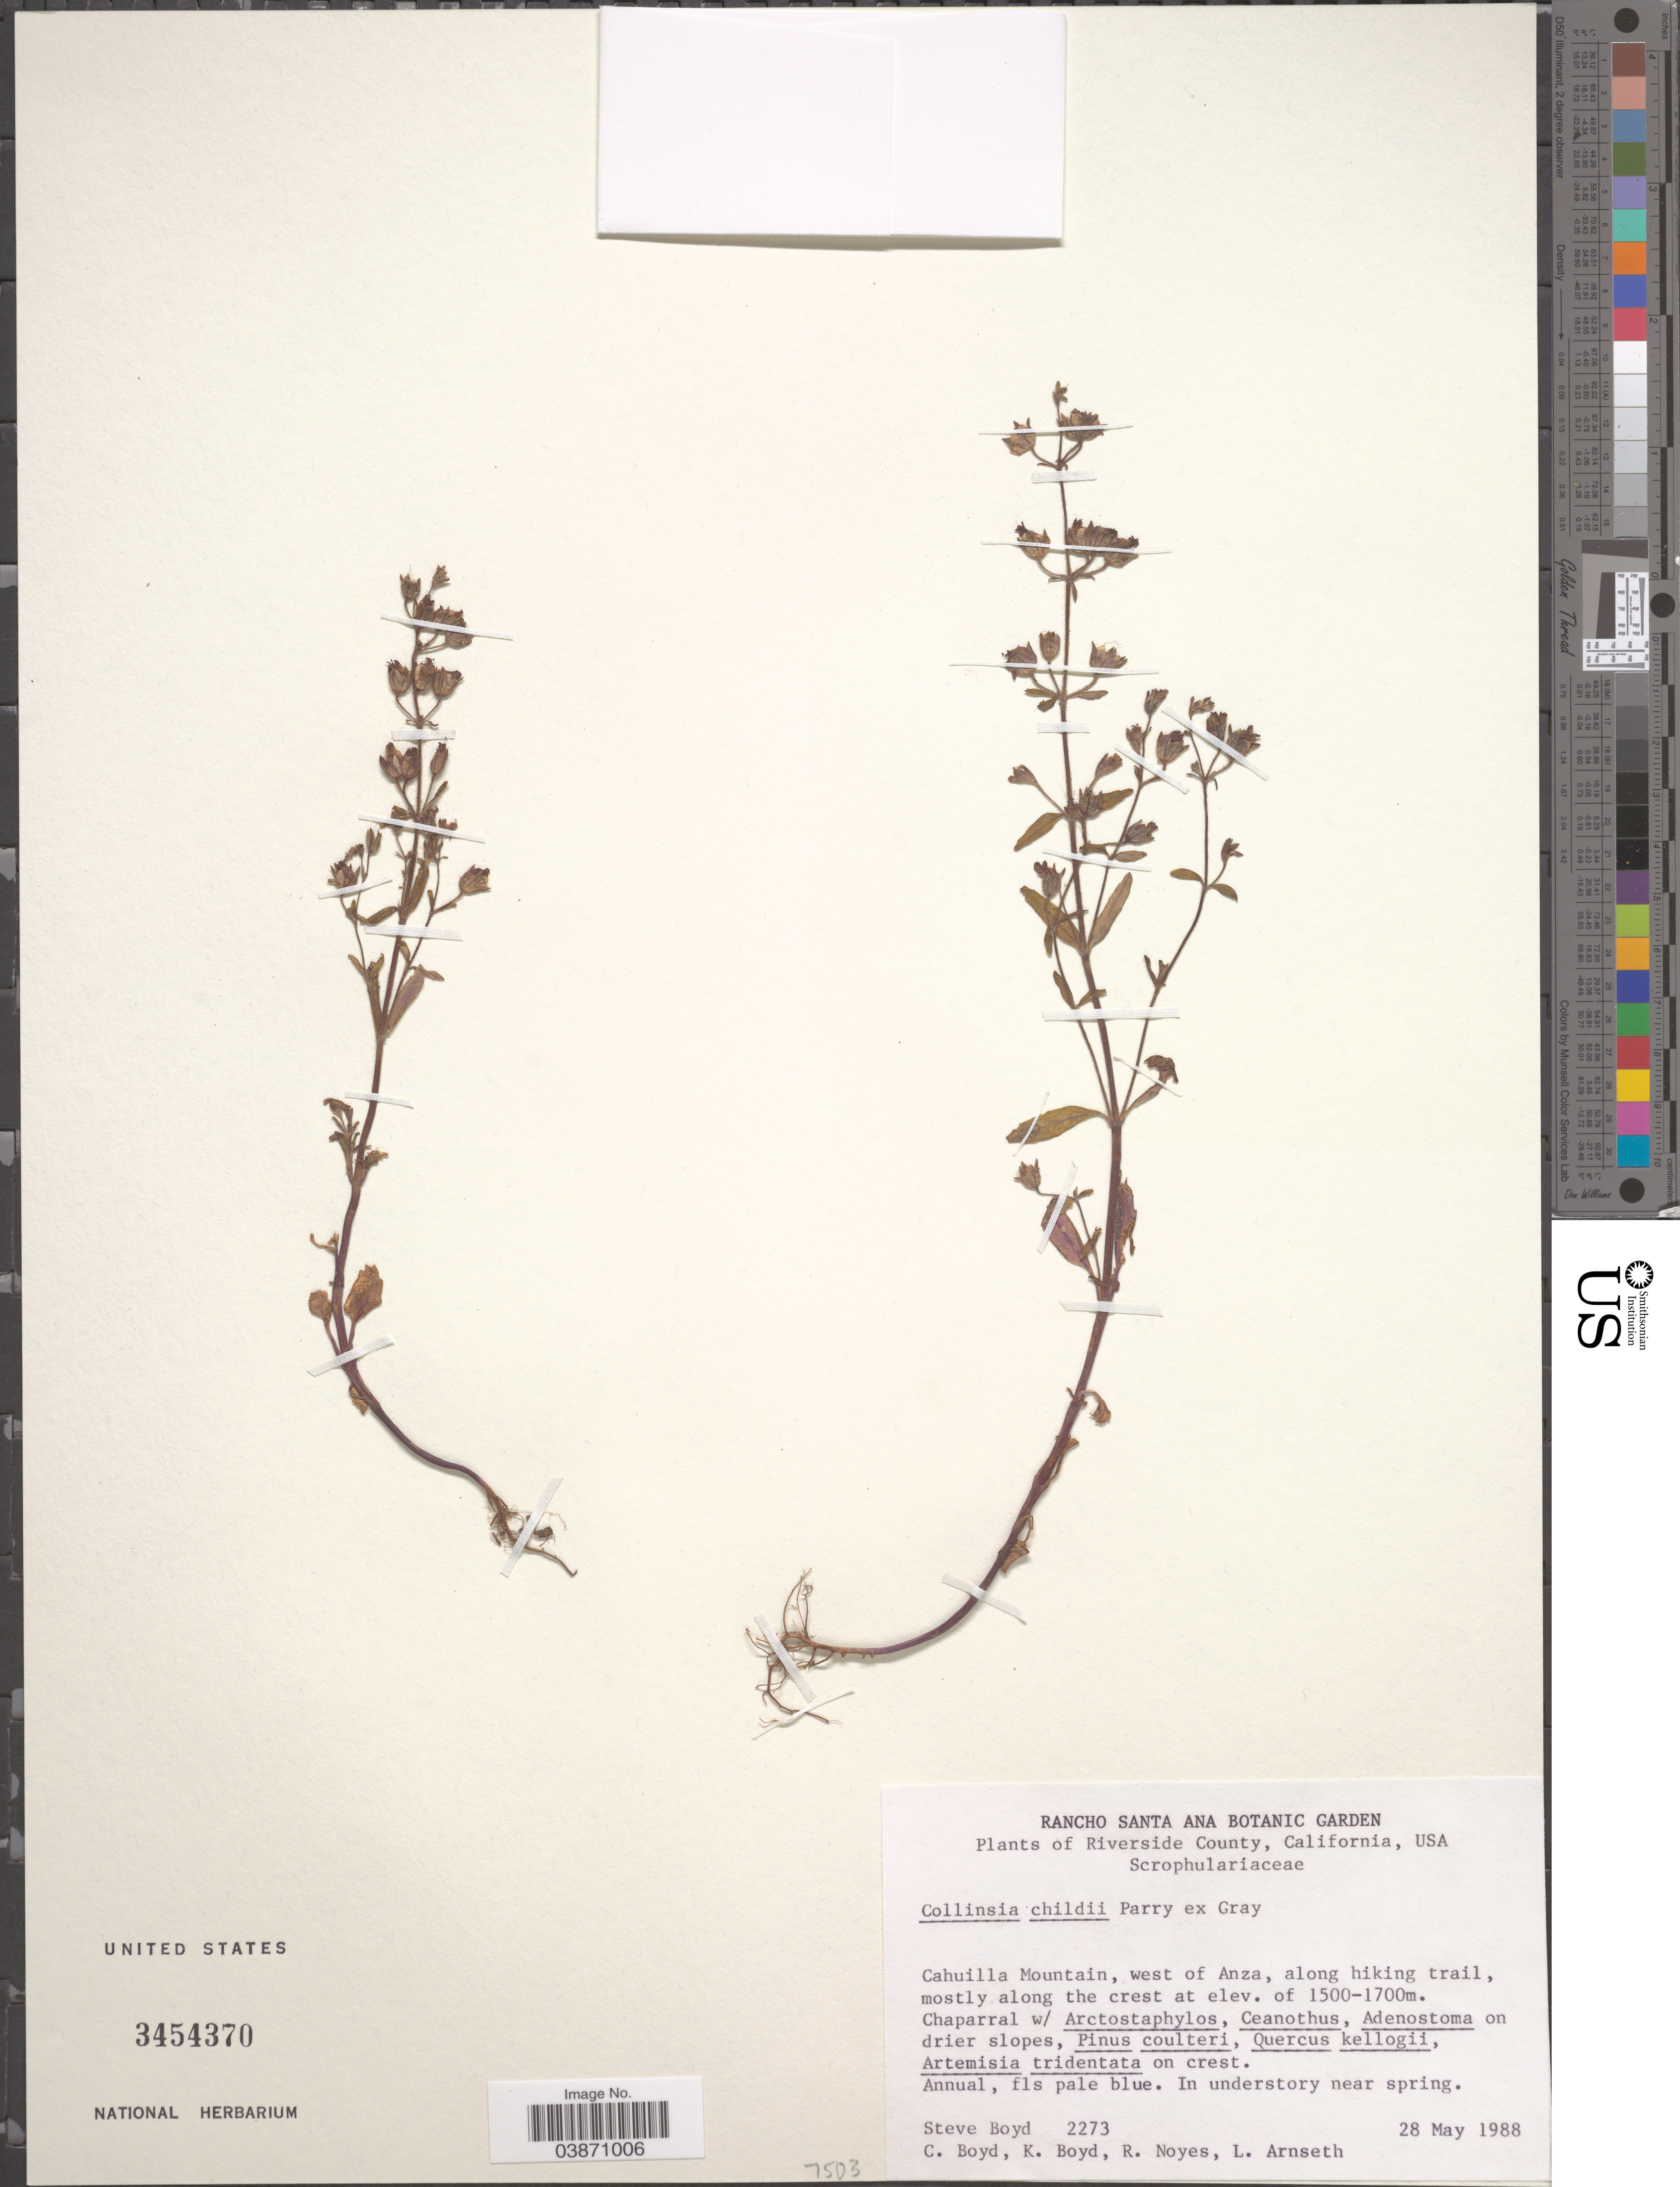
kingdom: Plantae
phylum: Tracheophyta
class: Magnoliopsida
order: Lamiales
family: Plantaginaceae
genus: Collinsia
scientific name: Collinsia childii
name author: Parry ex A. Gray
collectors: S. Boyd, C. Boyd, K. Boyd, R. Noyes & L. Arnseth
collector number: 2273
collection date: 1988-05-28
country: United States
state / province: California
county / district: Riverside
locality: Riverside County. Cahuilla Mountain, west of Anza, along hiking trail, mostly along the crest.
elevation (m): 1500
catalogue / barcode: US 3454370